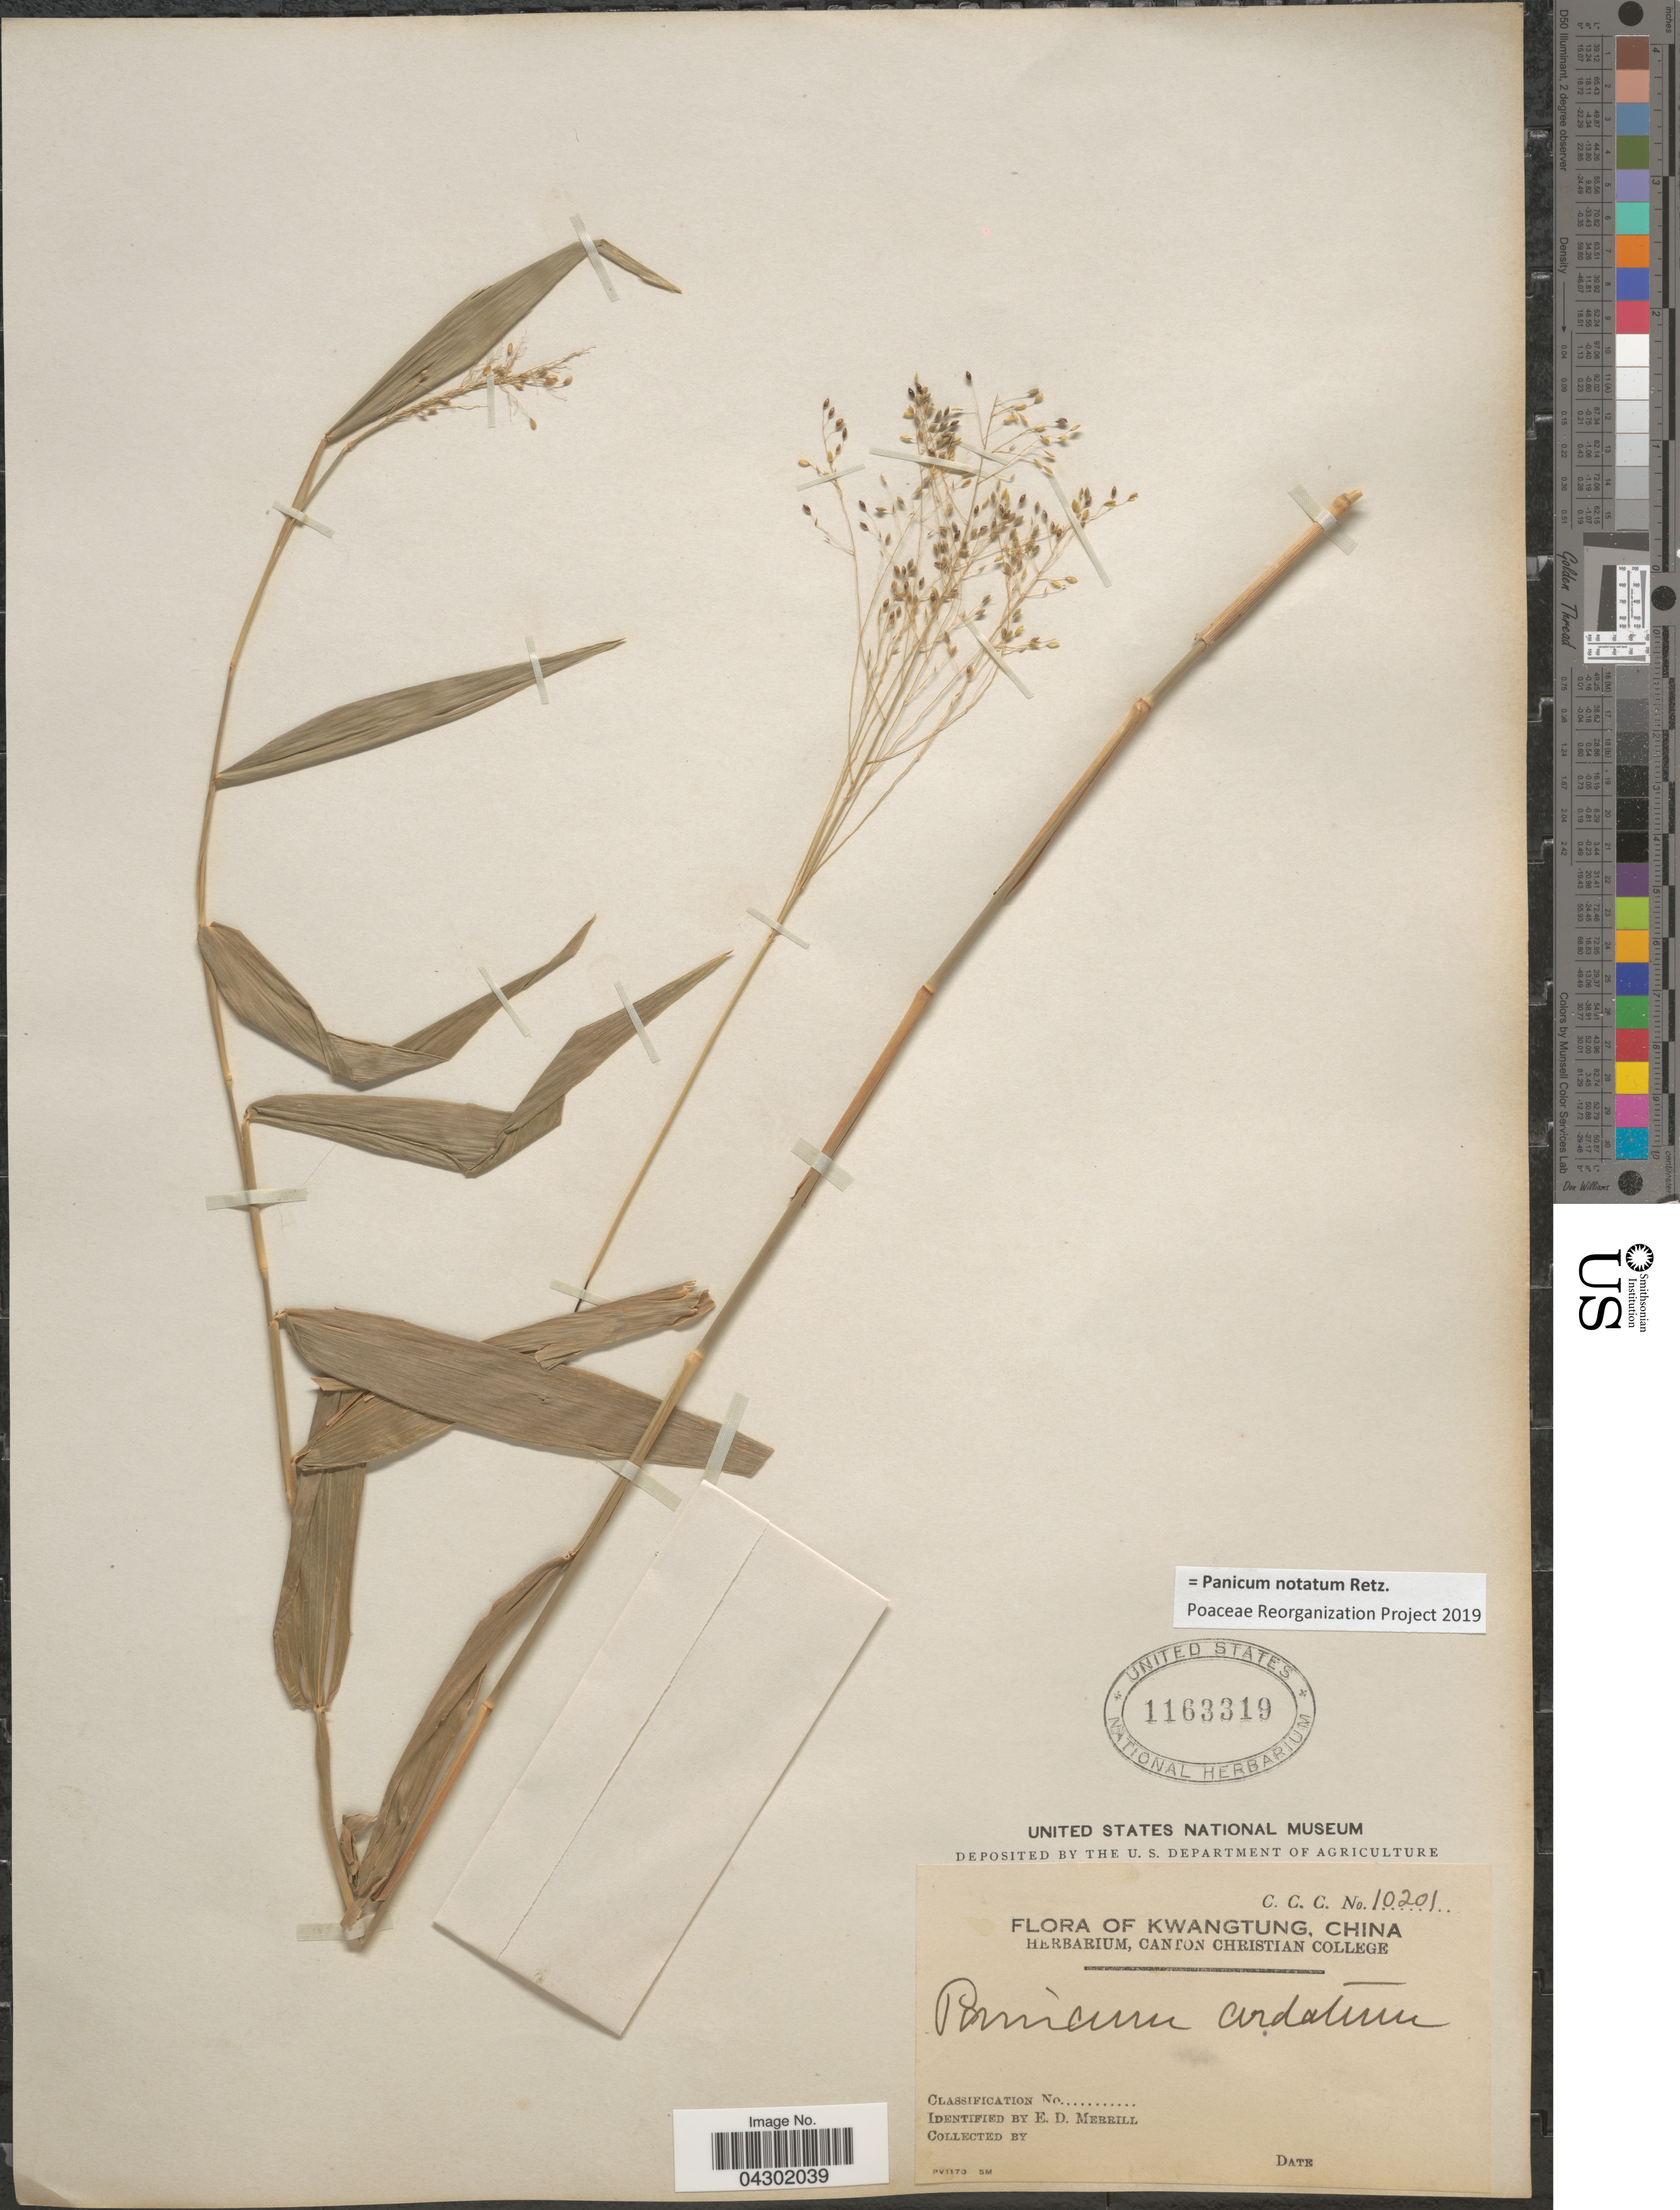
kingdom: Plantae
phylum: Tracheophyta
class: Liliopsida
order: Poales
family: Poaceae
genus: Panicum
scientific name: Panicum notatum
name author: Retz.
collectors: E. D. Merrill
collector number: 1021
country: China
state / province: Guangdong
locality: Kwangtung.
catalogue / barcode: US 1163319